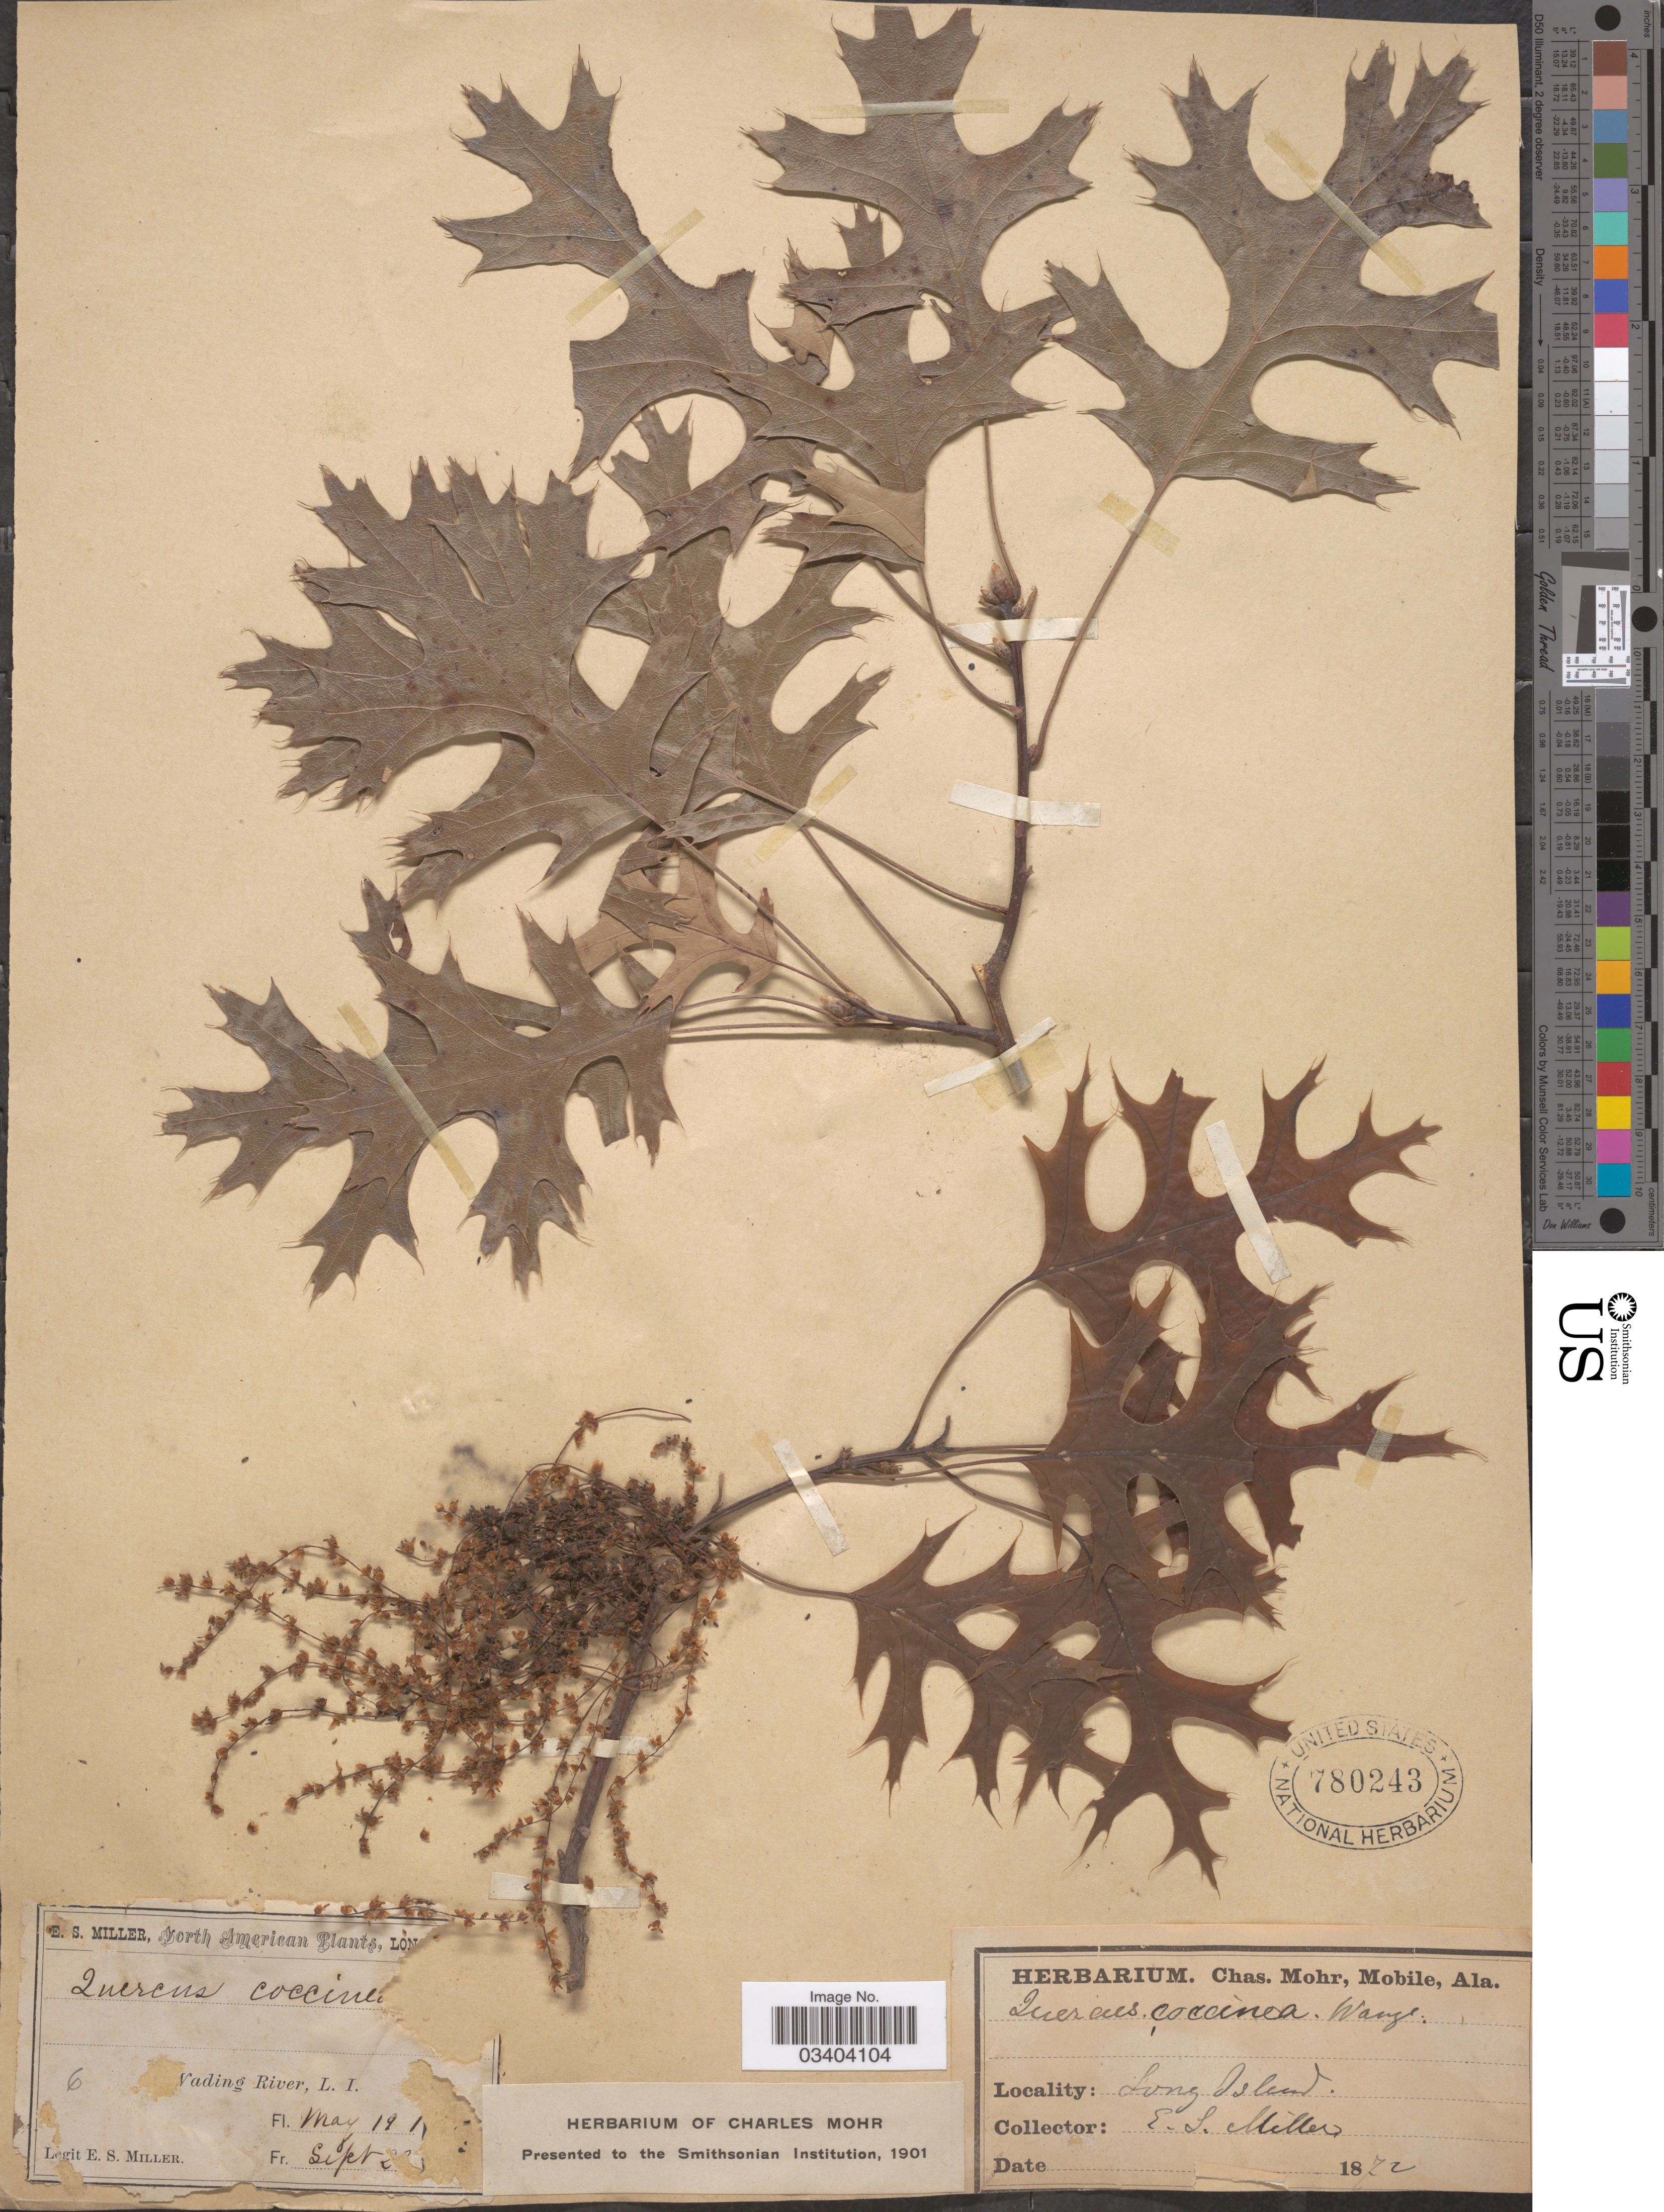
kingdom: Plantae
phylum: Tracheophyta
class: Magnoliopsida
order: Fagales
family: Fagaceae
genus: Quercus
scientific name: Quercus coccinea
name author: Münchh.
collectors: E. S. Miller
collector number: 6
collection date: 1872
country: United States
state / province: New York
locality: Long Island. Wading River.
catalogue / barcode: US 780243